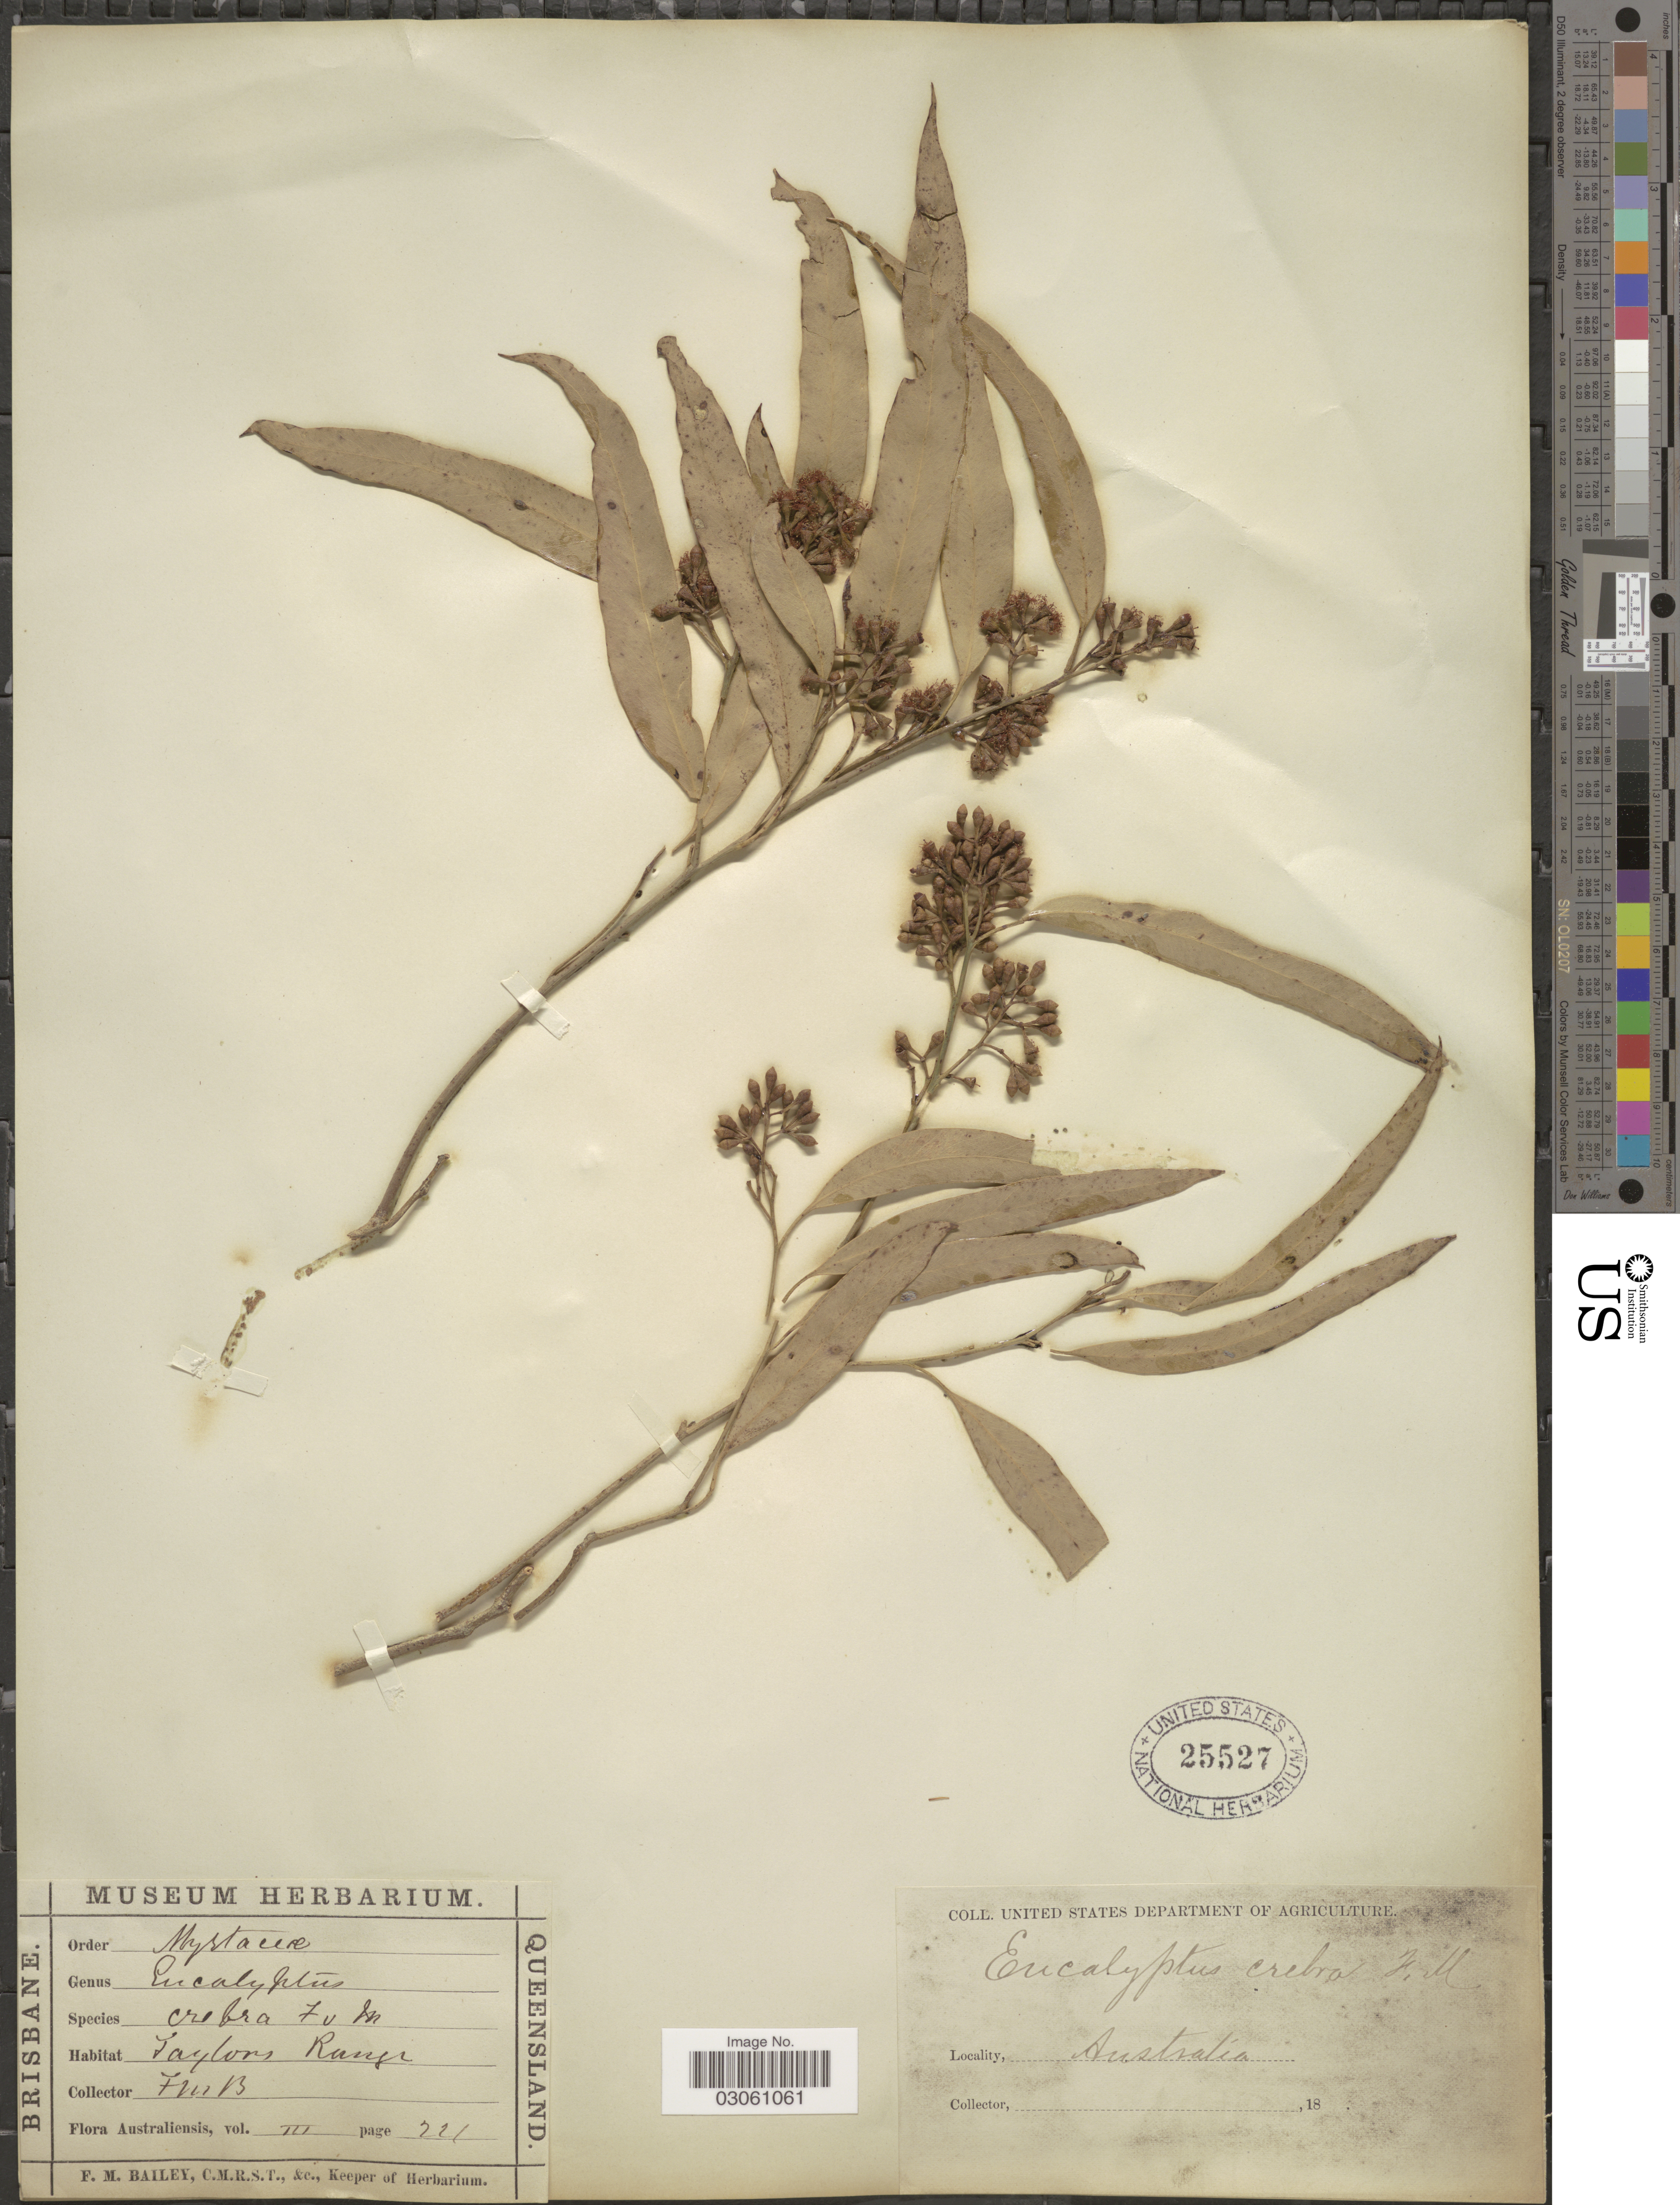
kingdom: Plantae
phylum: Tracheophyta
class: Magnoliopsida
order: Myrtales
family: Myrtaceae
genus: Eucalyptus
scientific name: Eucalyptus crebra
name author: F. Muell.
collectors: F. M. Bailey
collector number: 221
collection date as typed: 18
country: Australia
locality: Taylors Ranger.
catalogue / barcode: US 25527